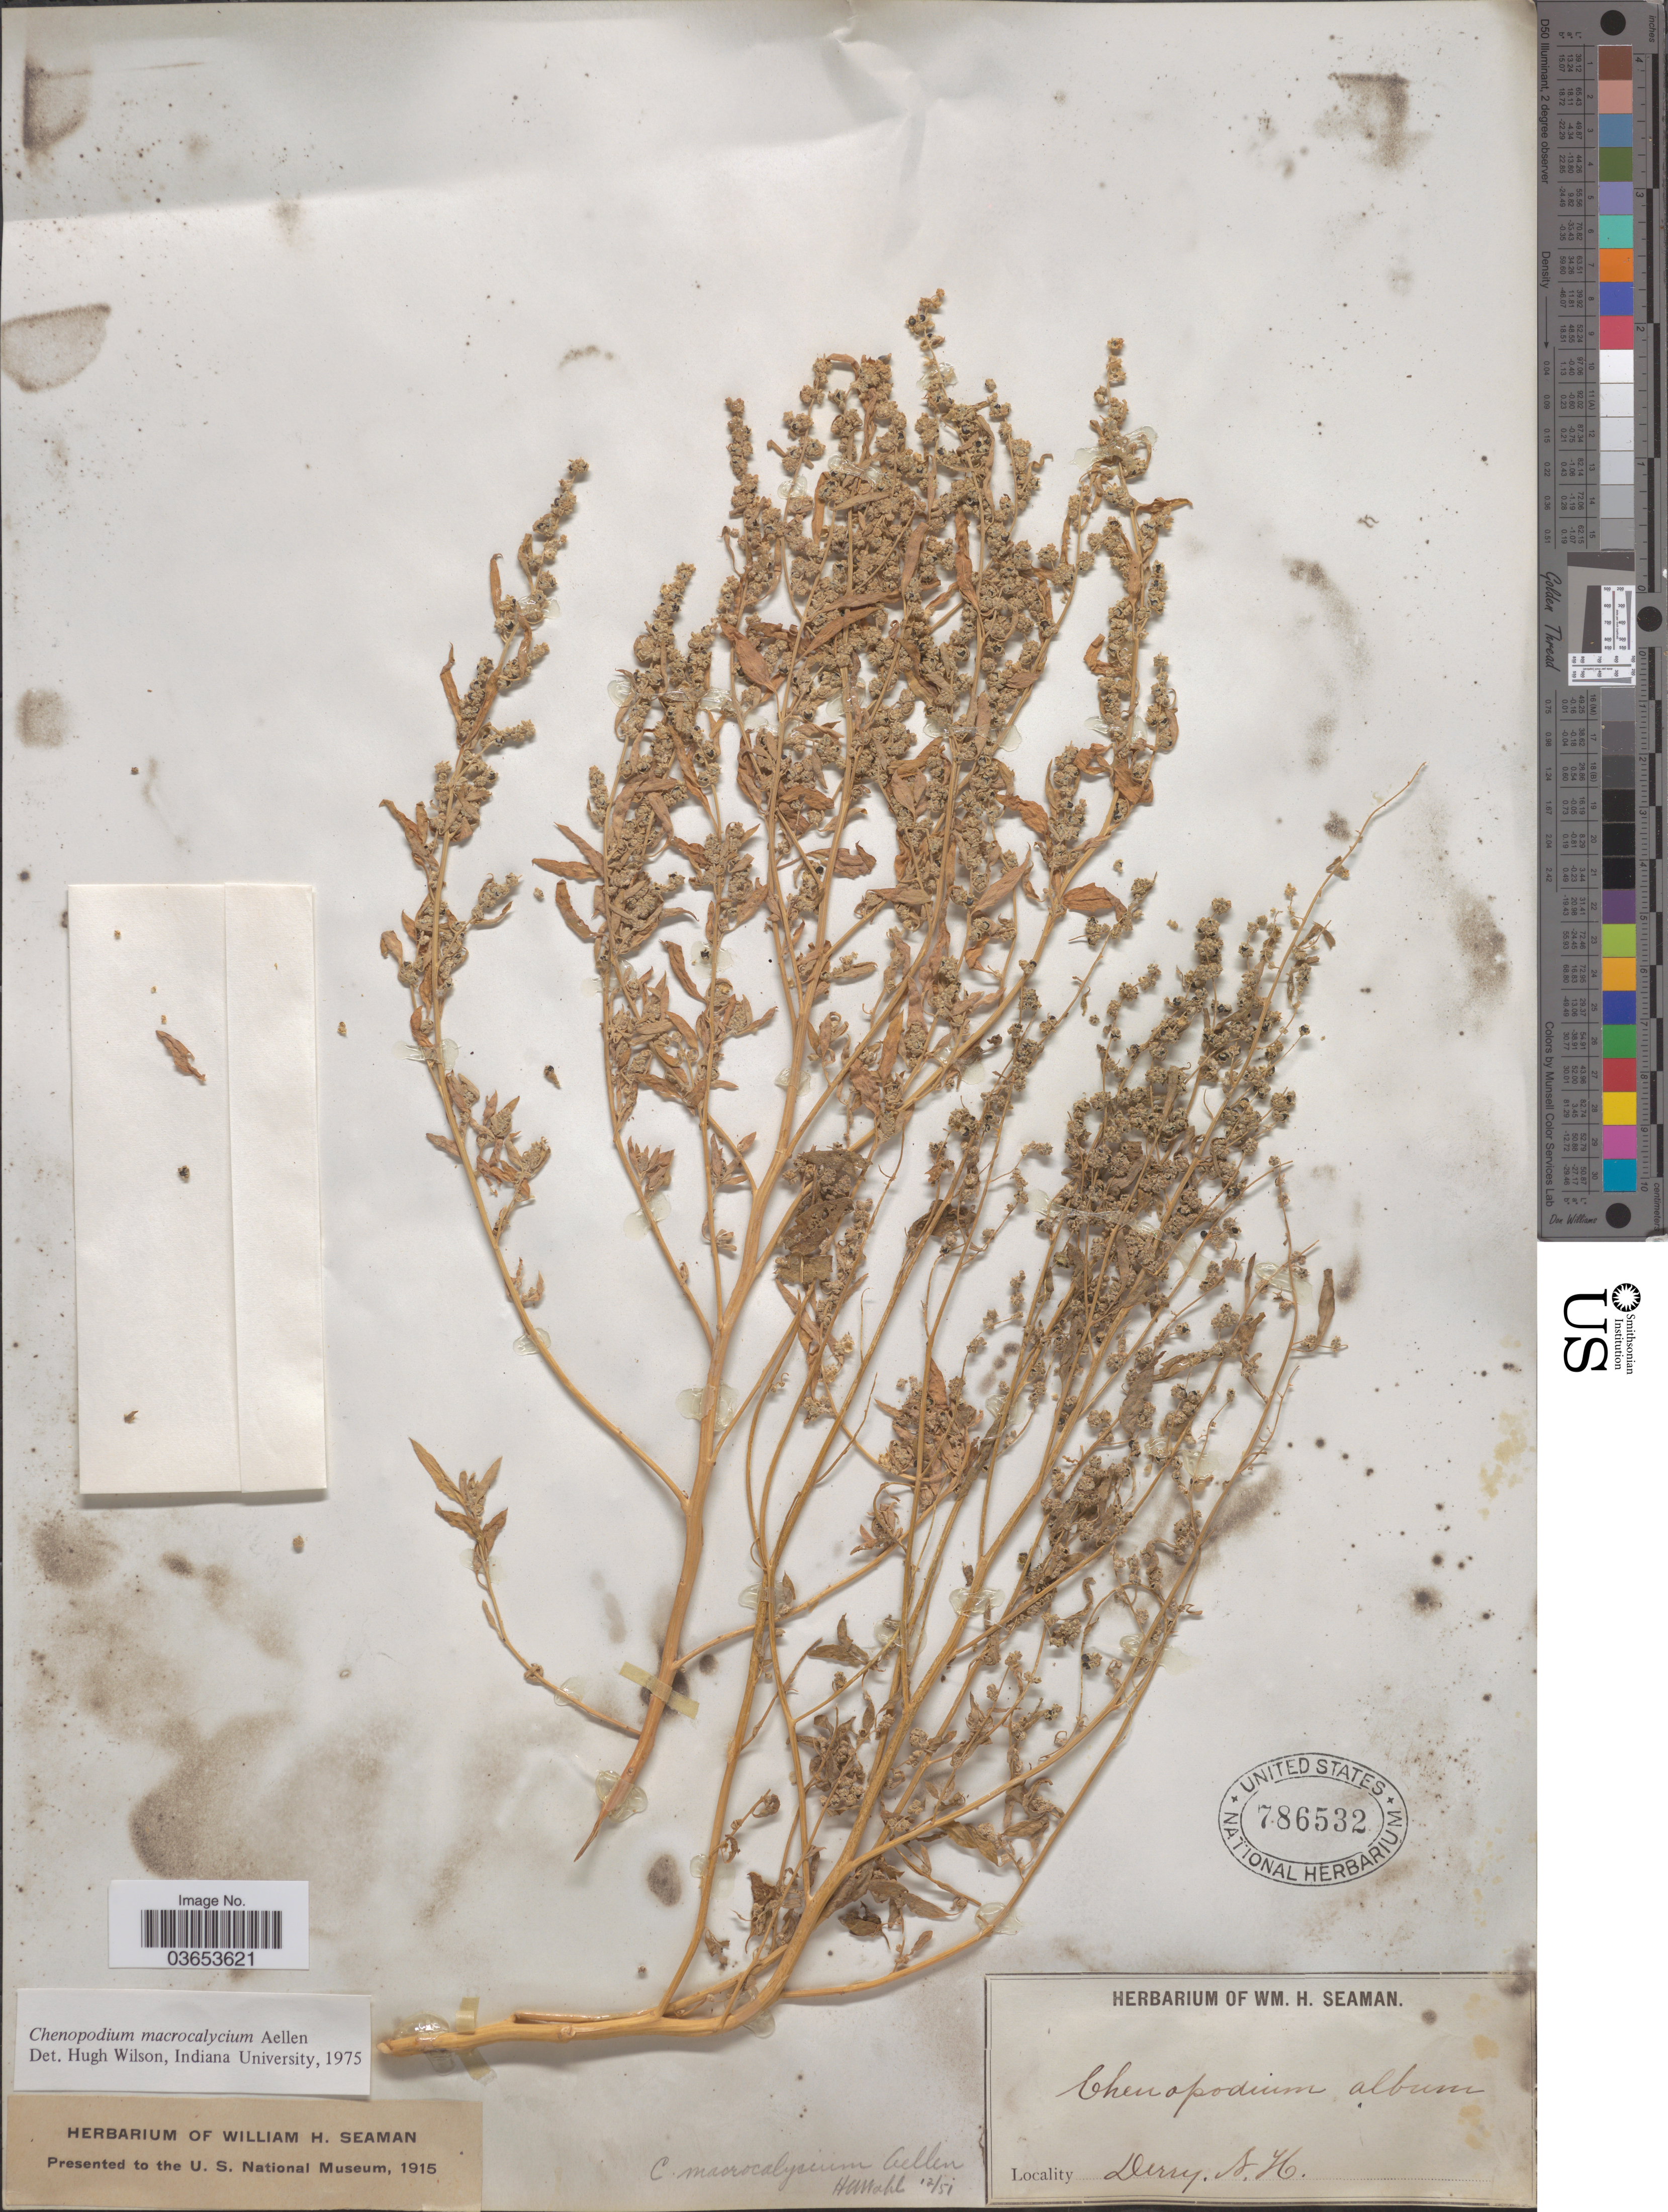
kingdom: Plantae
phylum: Tracheophyta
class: Magnoliopsida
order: Caryophyllales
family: Amaranthaceae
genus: Chenopodium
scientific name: Chenopodium macrocalycium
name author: Aellen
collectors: Ex herb. W. H. Seaman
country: United States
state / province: New Hampshire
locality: Derry.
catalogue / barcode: US 786532